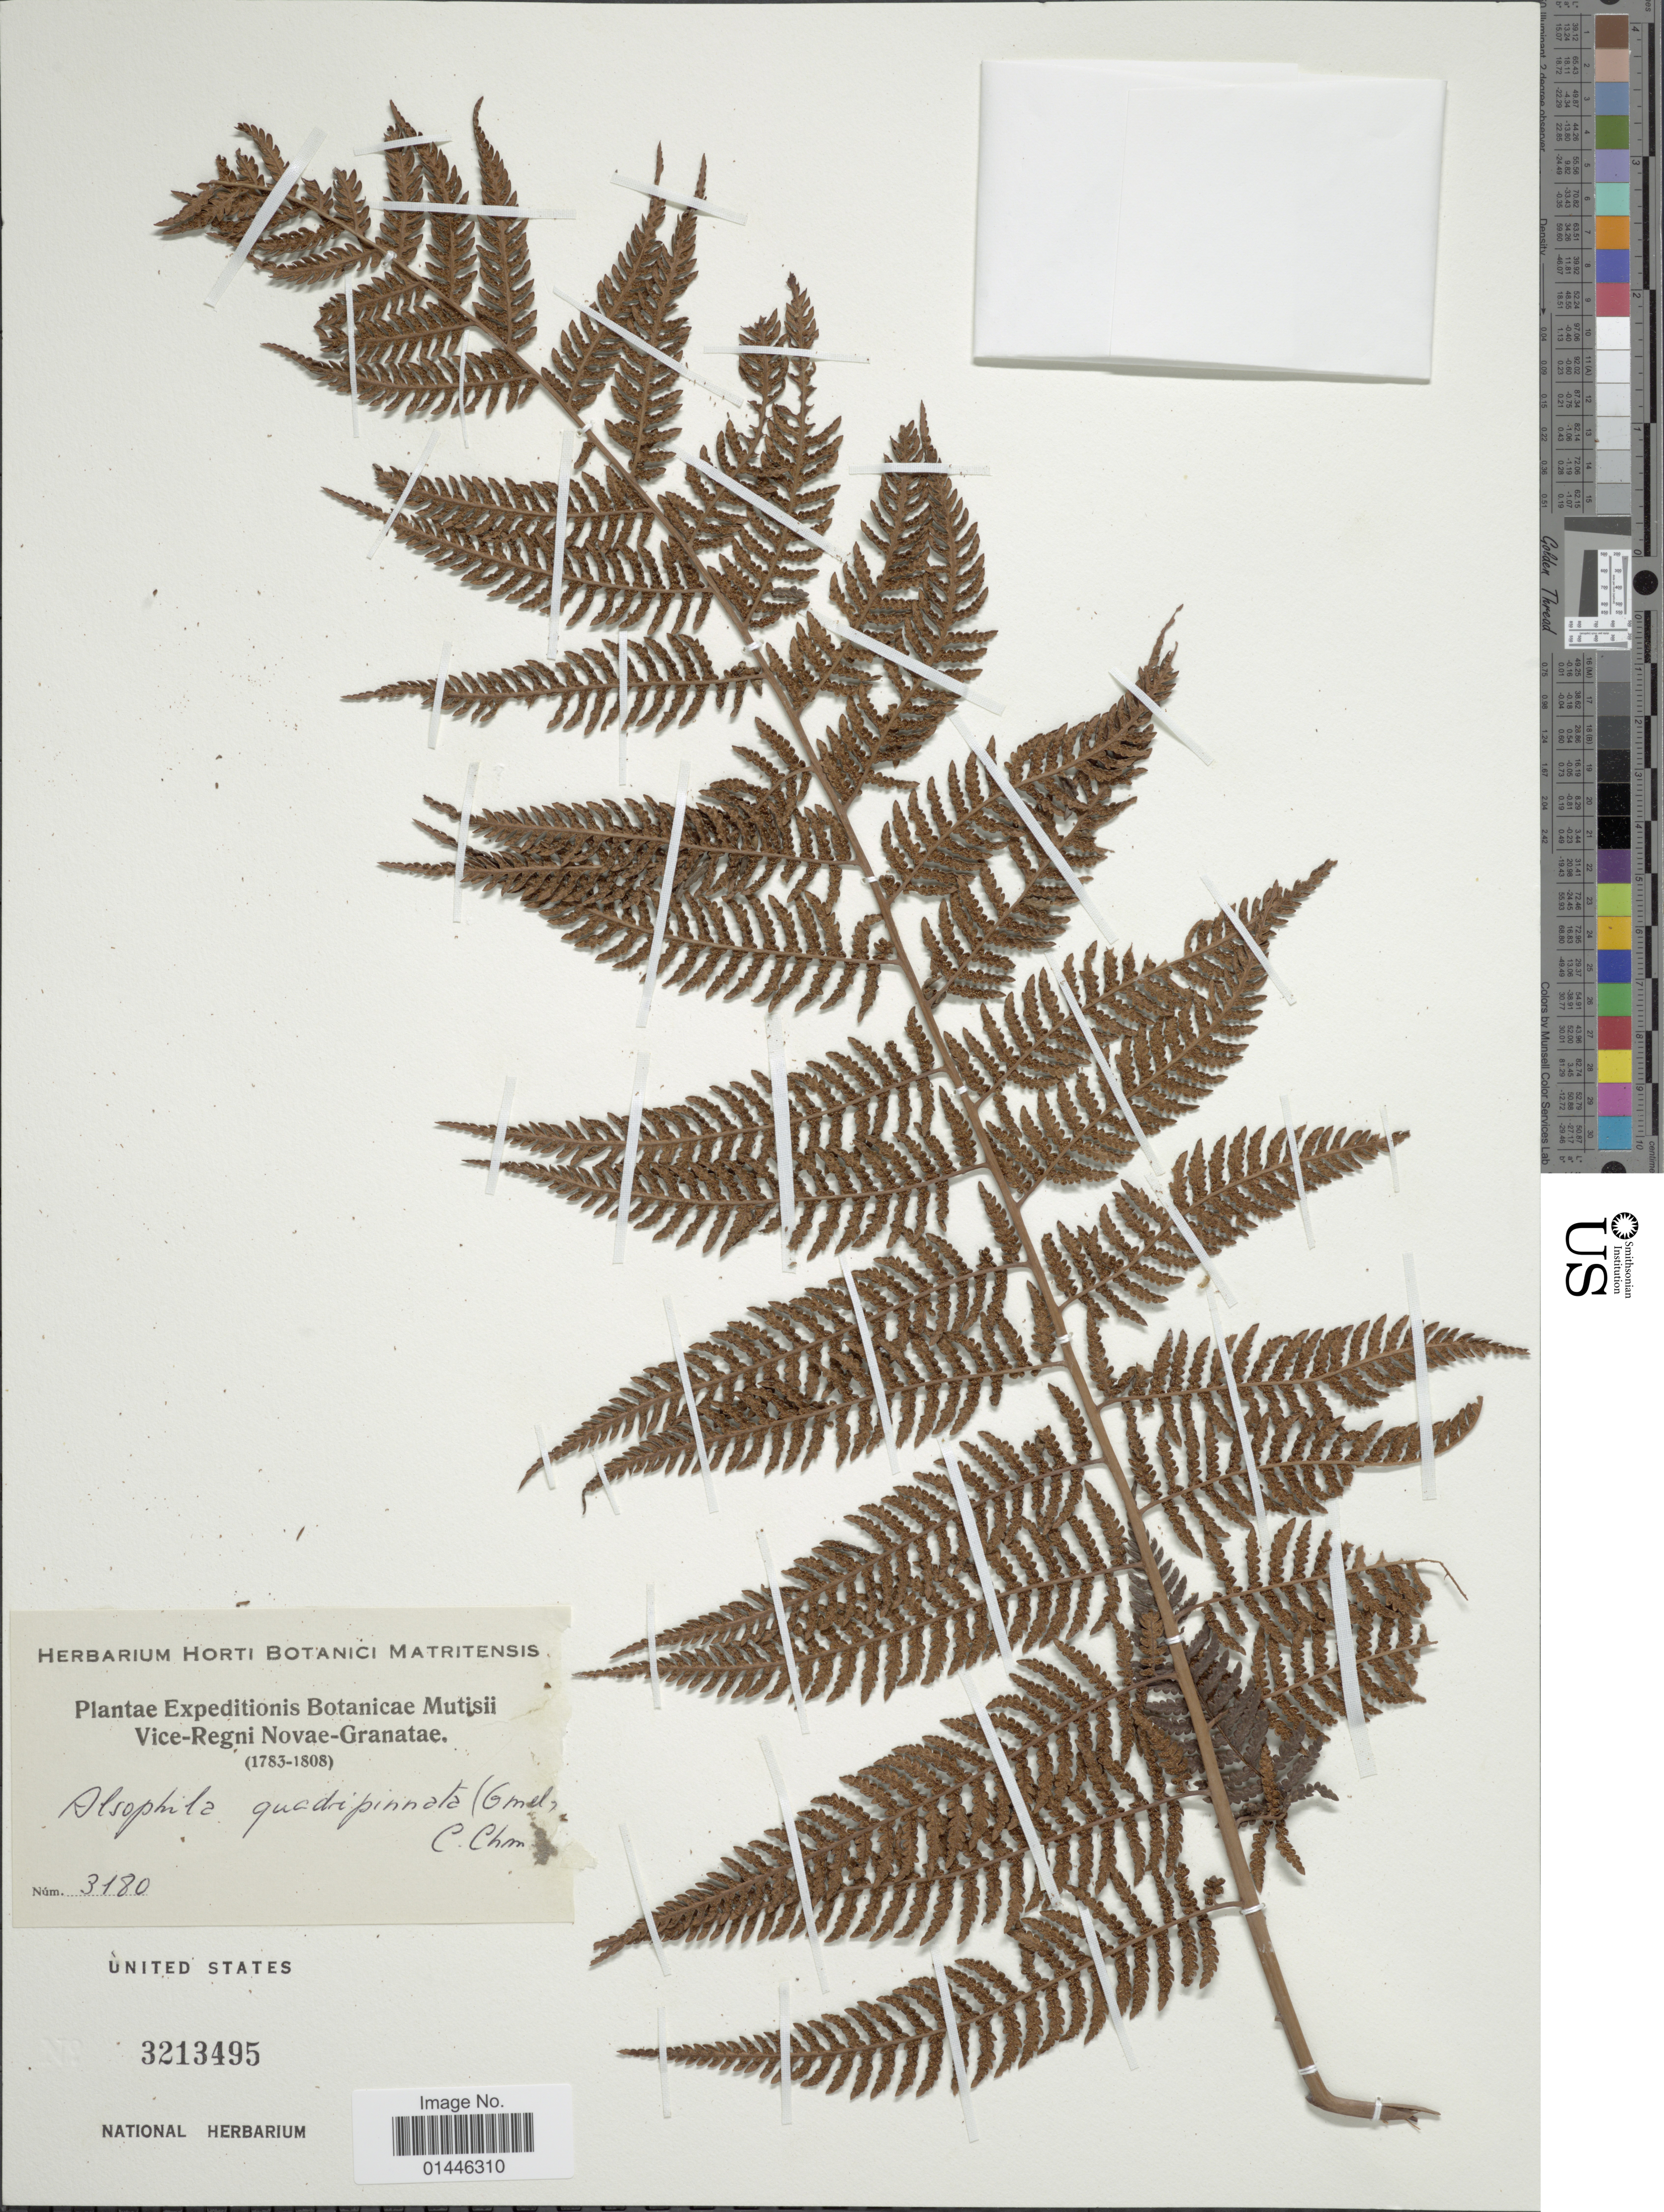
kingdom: Plantae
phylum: Tracheophyta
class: Polypodiopsida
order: Cyatheales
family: Dicksoniaceae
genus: Lophosoria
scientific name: Lophosoria quadripinnata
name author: (J.F. Gmel.) C. Chr.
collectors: Expeditions Botanicae Mutisii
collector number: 3180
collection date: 1783/1808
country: Colombia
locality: Vice-Regni Novae-Granatae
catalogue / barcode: US 3213495